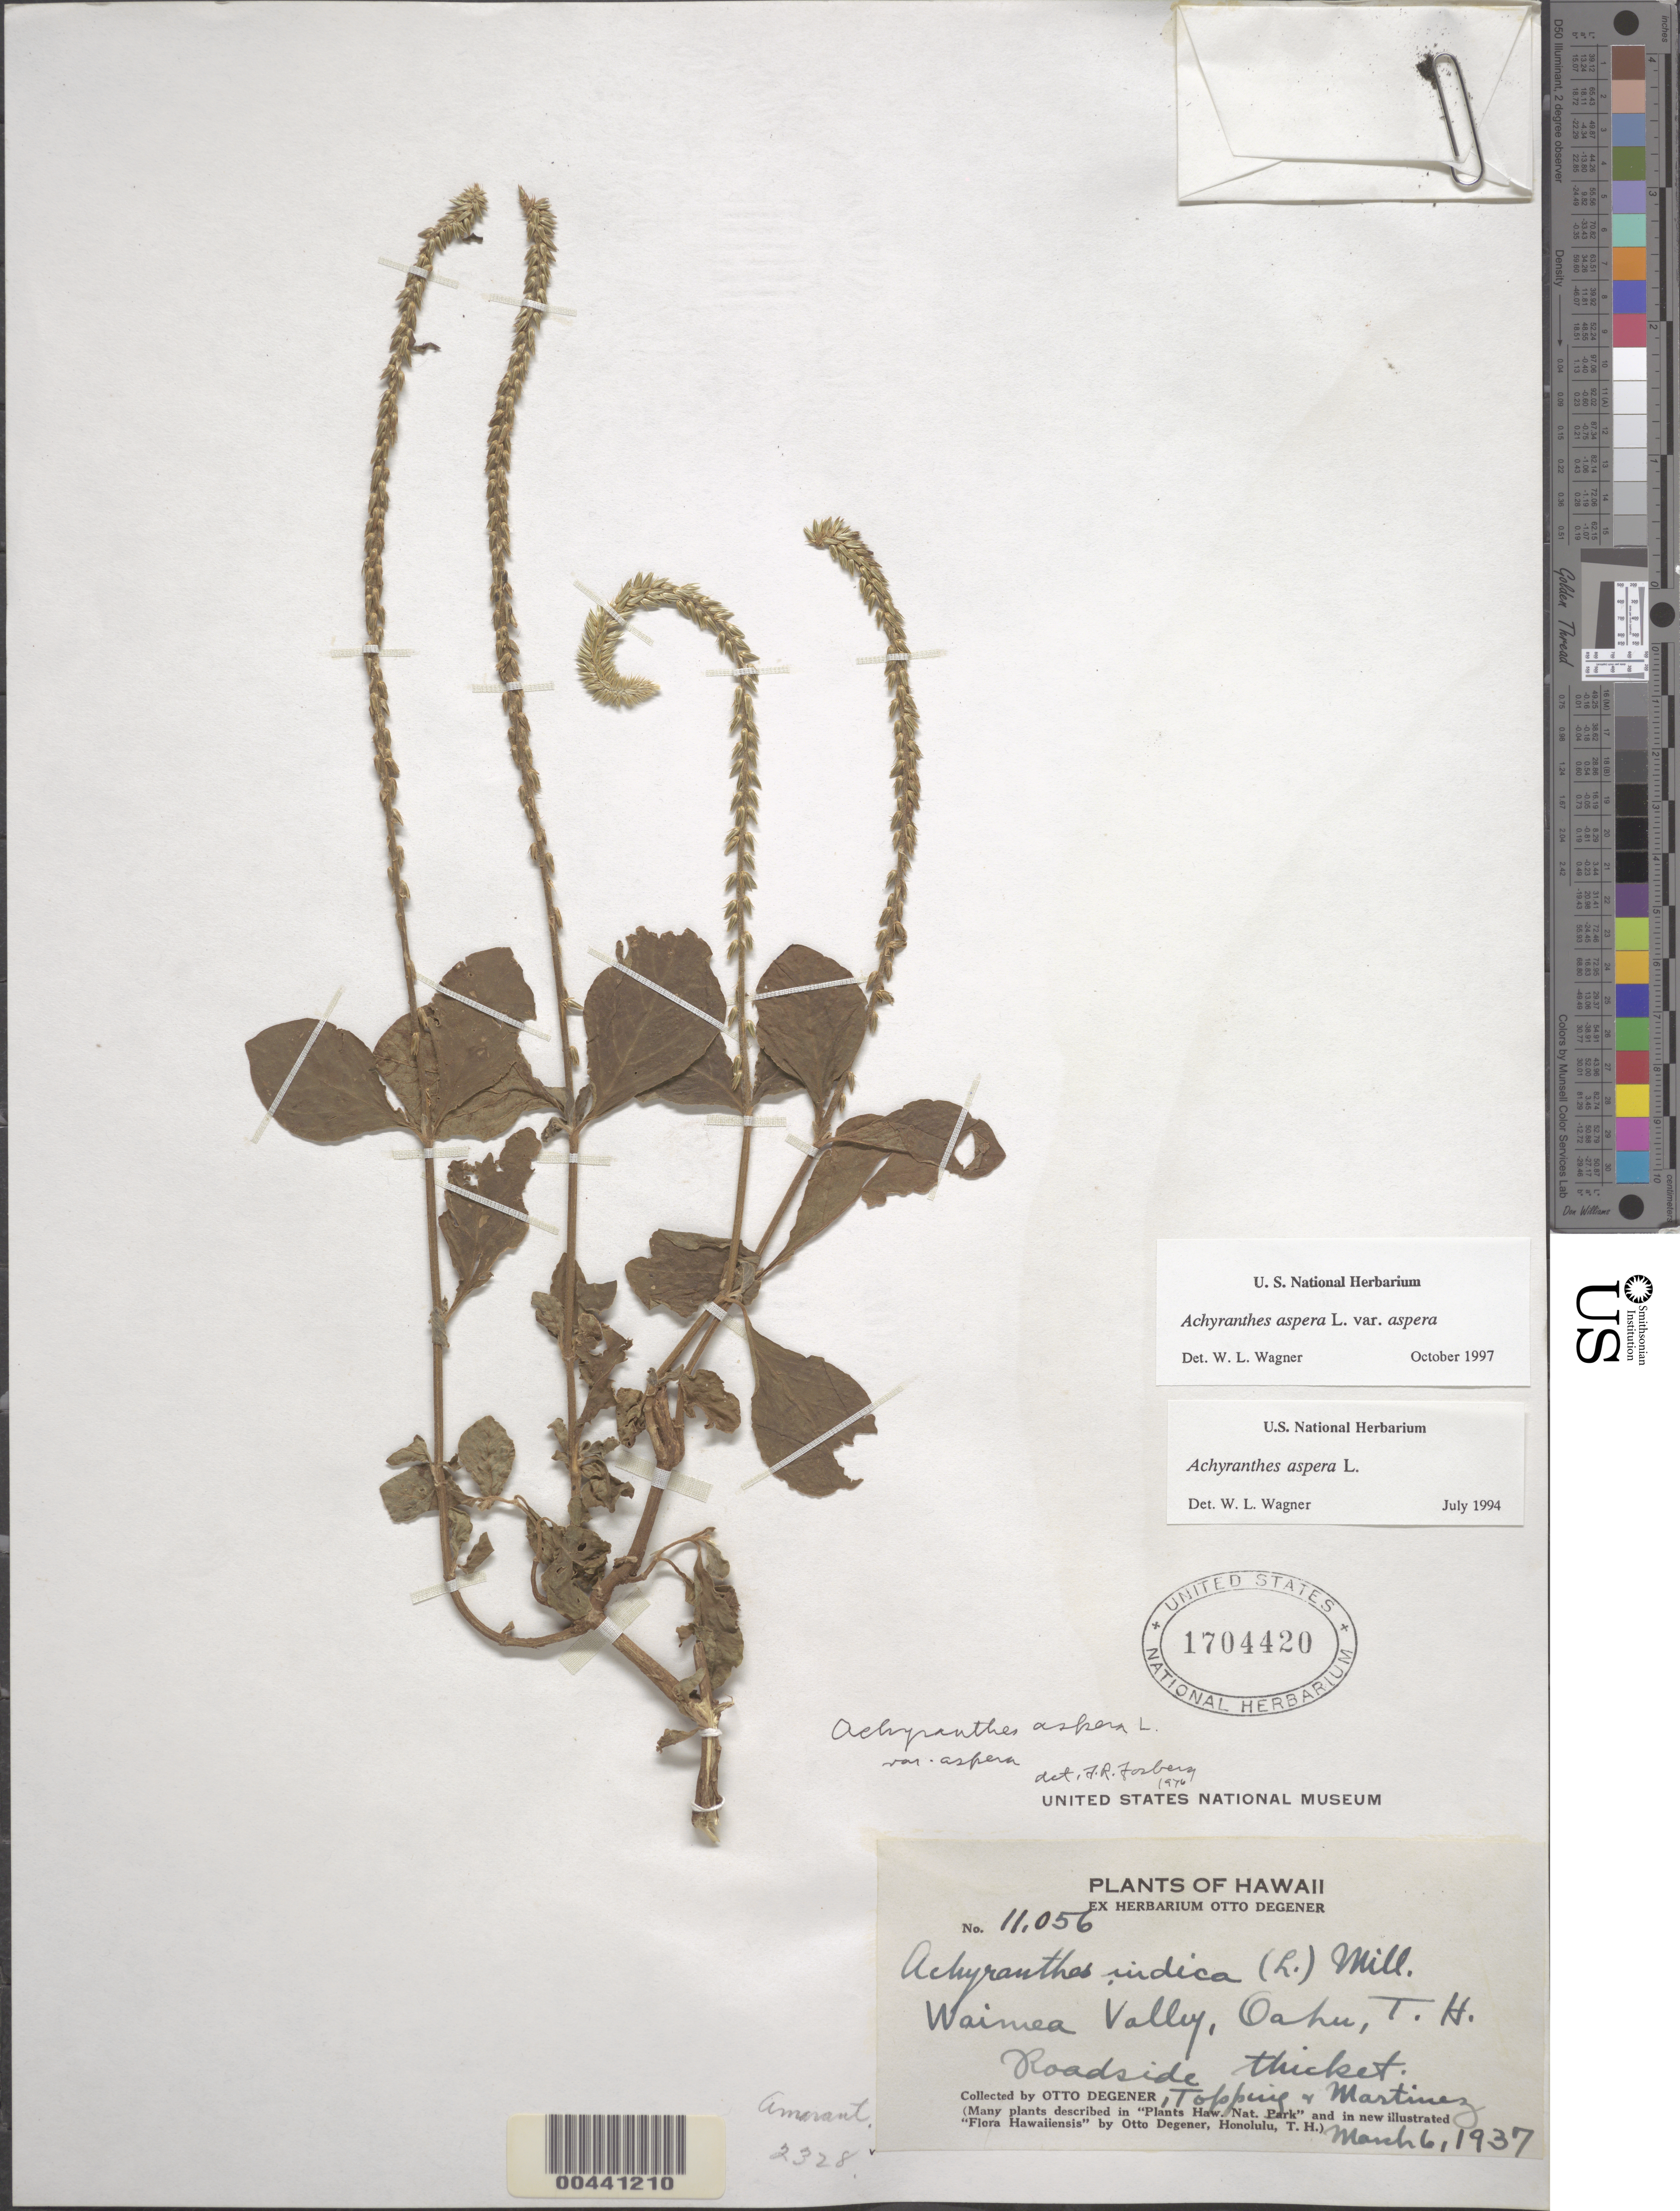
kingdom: Plantae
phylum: Tracheophyta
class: Magnoliopsida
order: Caryophyllales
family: Amaranthaceae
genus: Achyranthes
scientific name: Achyranthes aspera var. aspera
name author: L.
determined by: Wagner, W. L., (BOT), Smithsonian Institution - National Museum of Natural History (UNITED STATES)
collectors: O. Degener, D. L. Topping & -- Martinez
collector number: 11056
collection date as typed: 6 Mar 1937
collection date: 1937-03-06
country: United States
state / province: Hawaii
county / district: Honolulu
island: Oahu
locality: Waimea Valley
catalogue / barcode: US 1704420